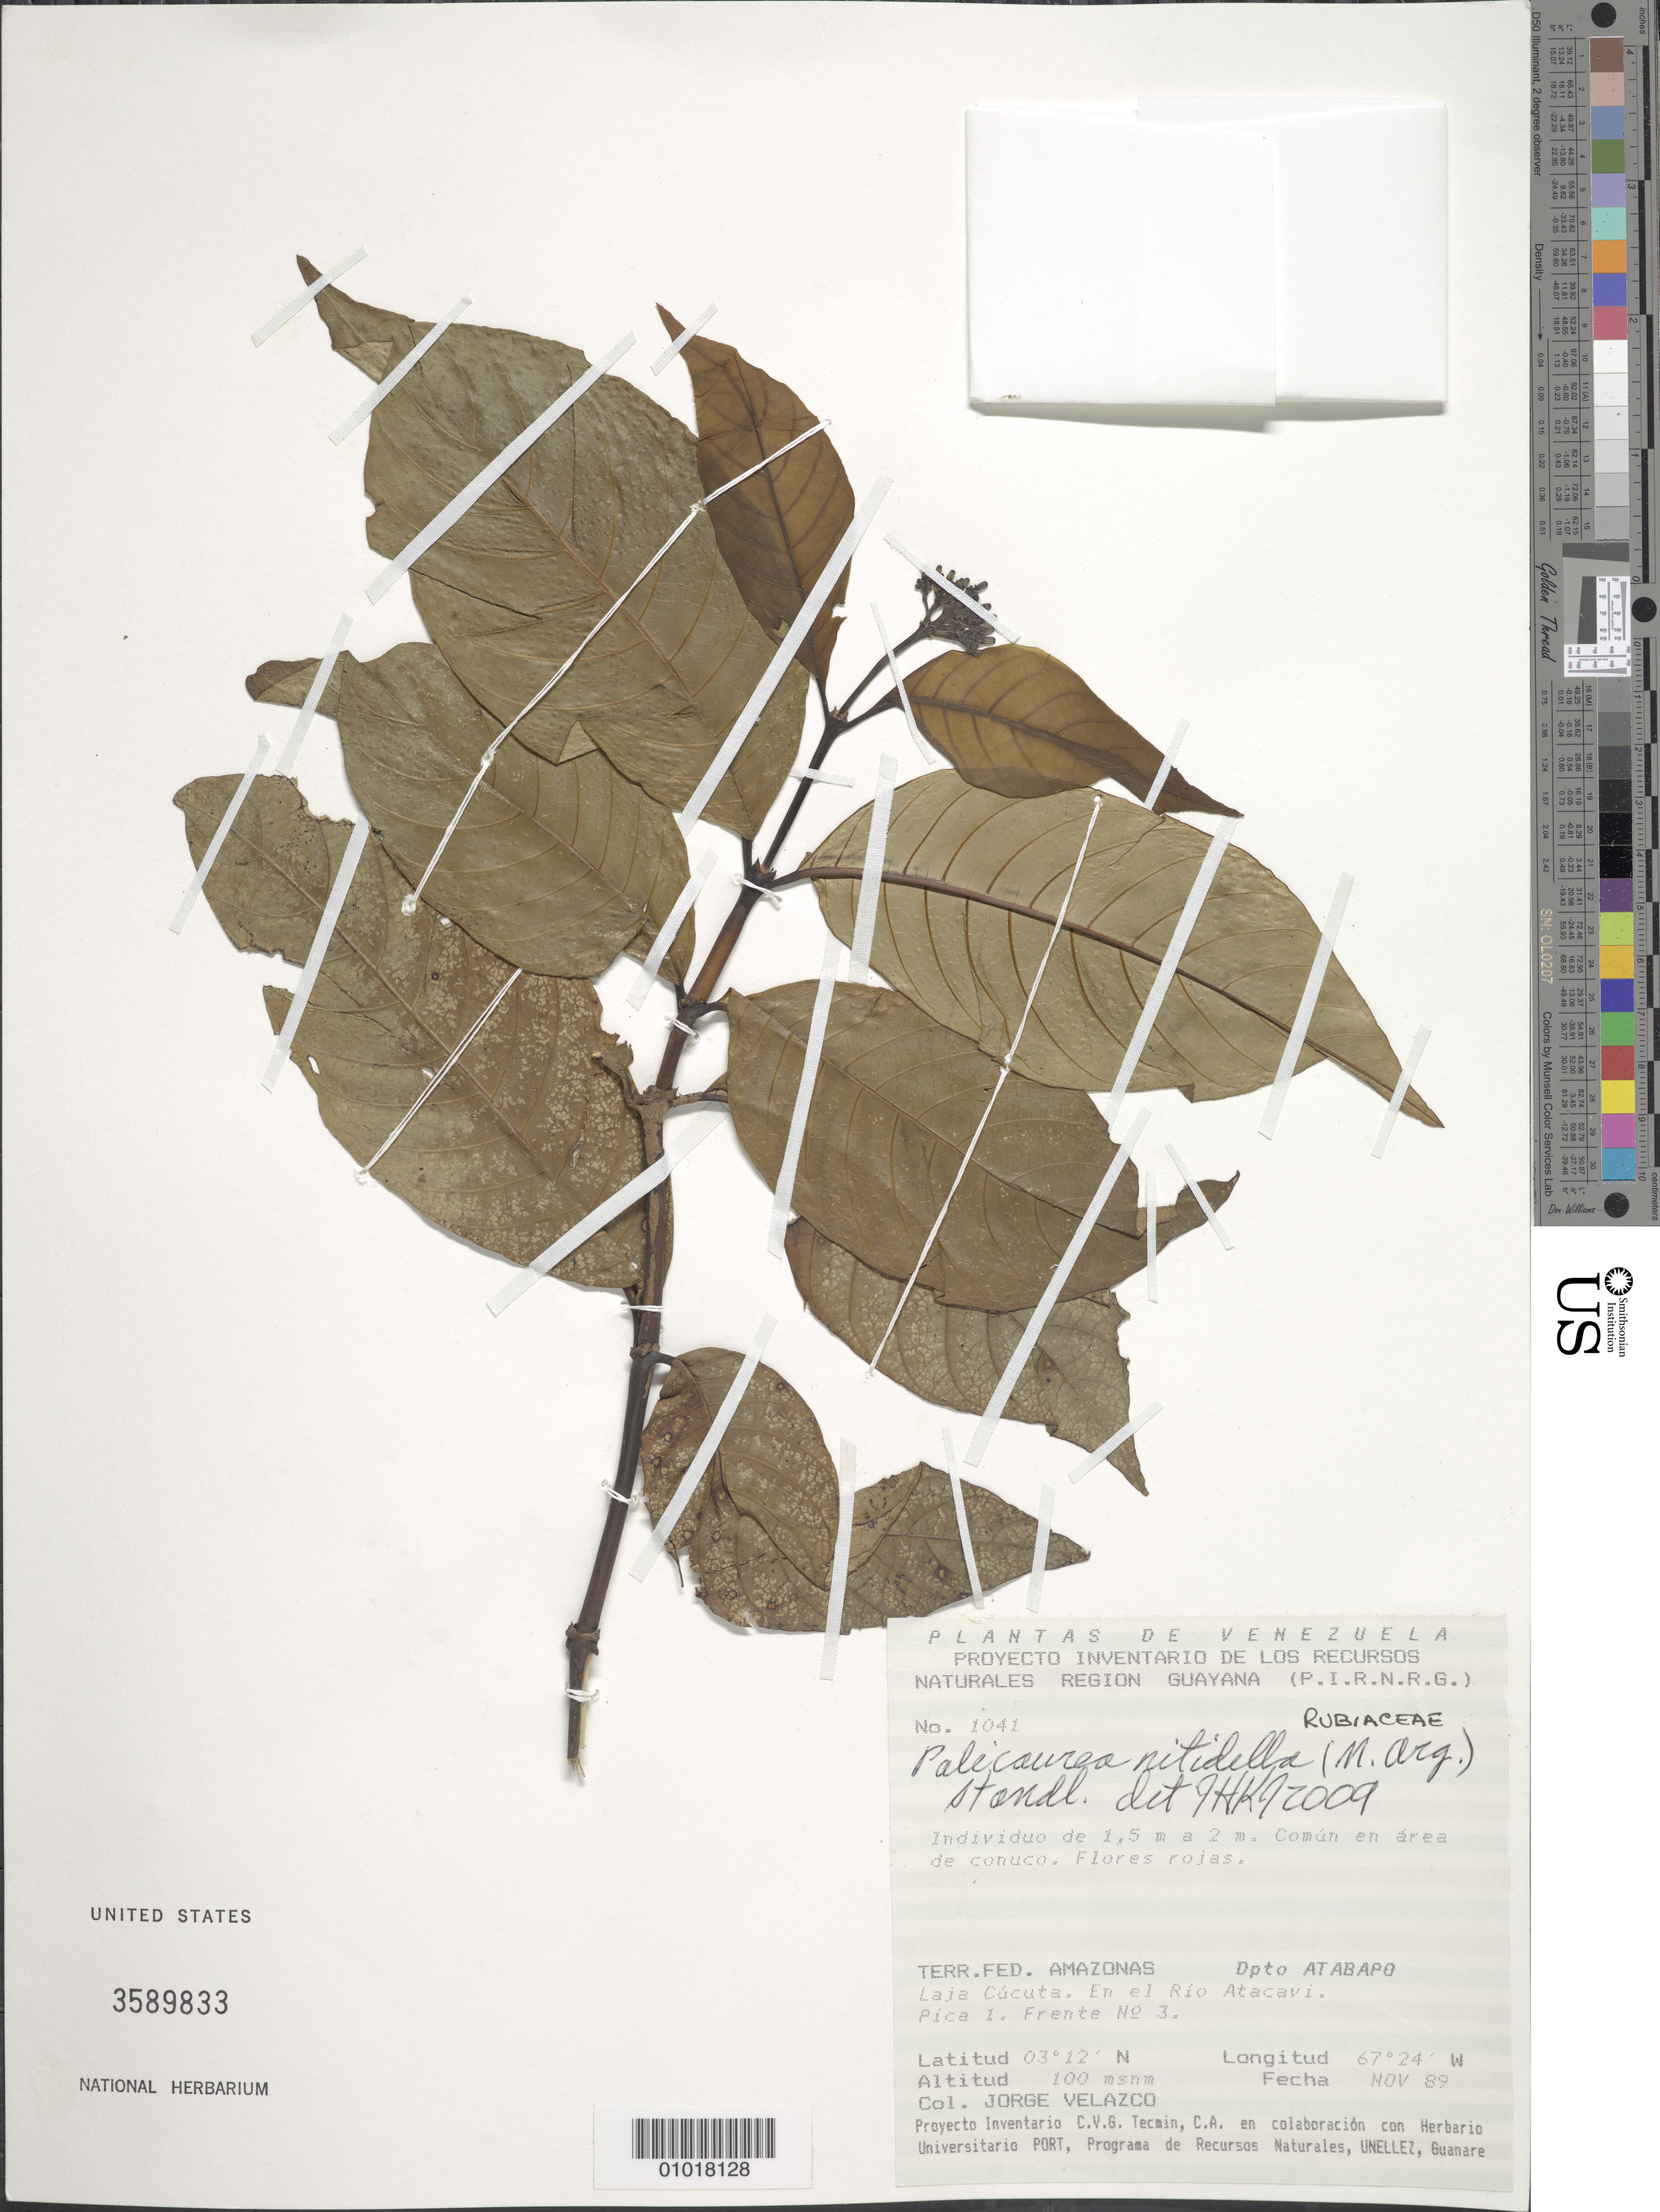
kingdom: Plantae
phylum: Tracheophyta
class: Magnoliopsida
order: Gentianales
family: Rubiaceae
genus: Palicourea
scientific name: Palicourea nitidella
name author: (Müll. Arg.) Standl.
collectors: J. Velazco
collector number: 1041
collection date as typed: Nov-89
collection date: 1989-11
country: Venezuela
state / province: Amazonas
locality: Laja Cucuta. En el Rio Atacavi. Pica 1. Frente No. 3.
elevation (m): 100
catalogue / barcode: US 3589833